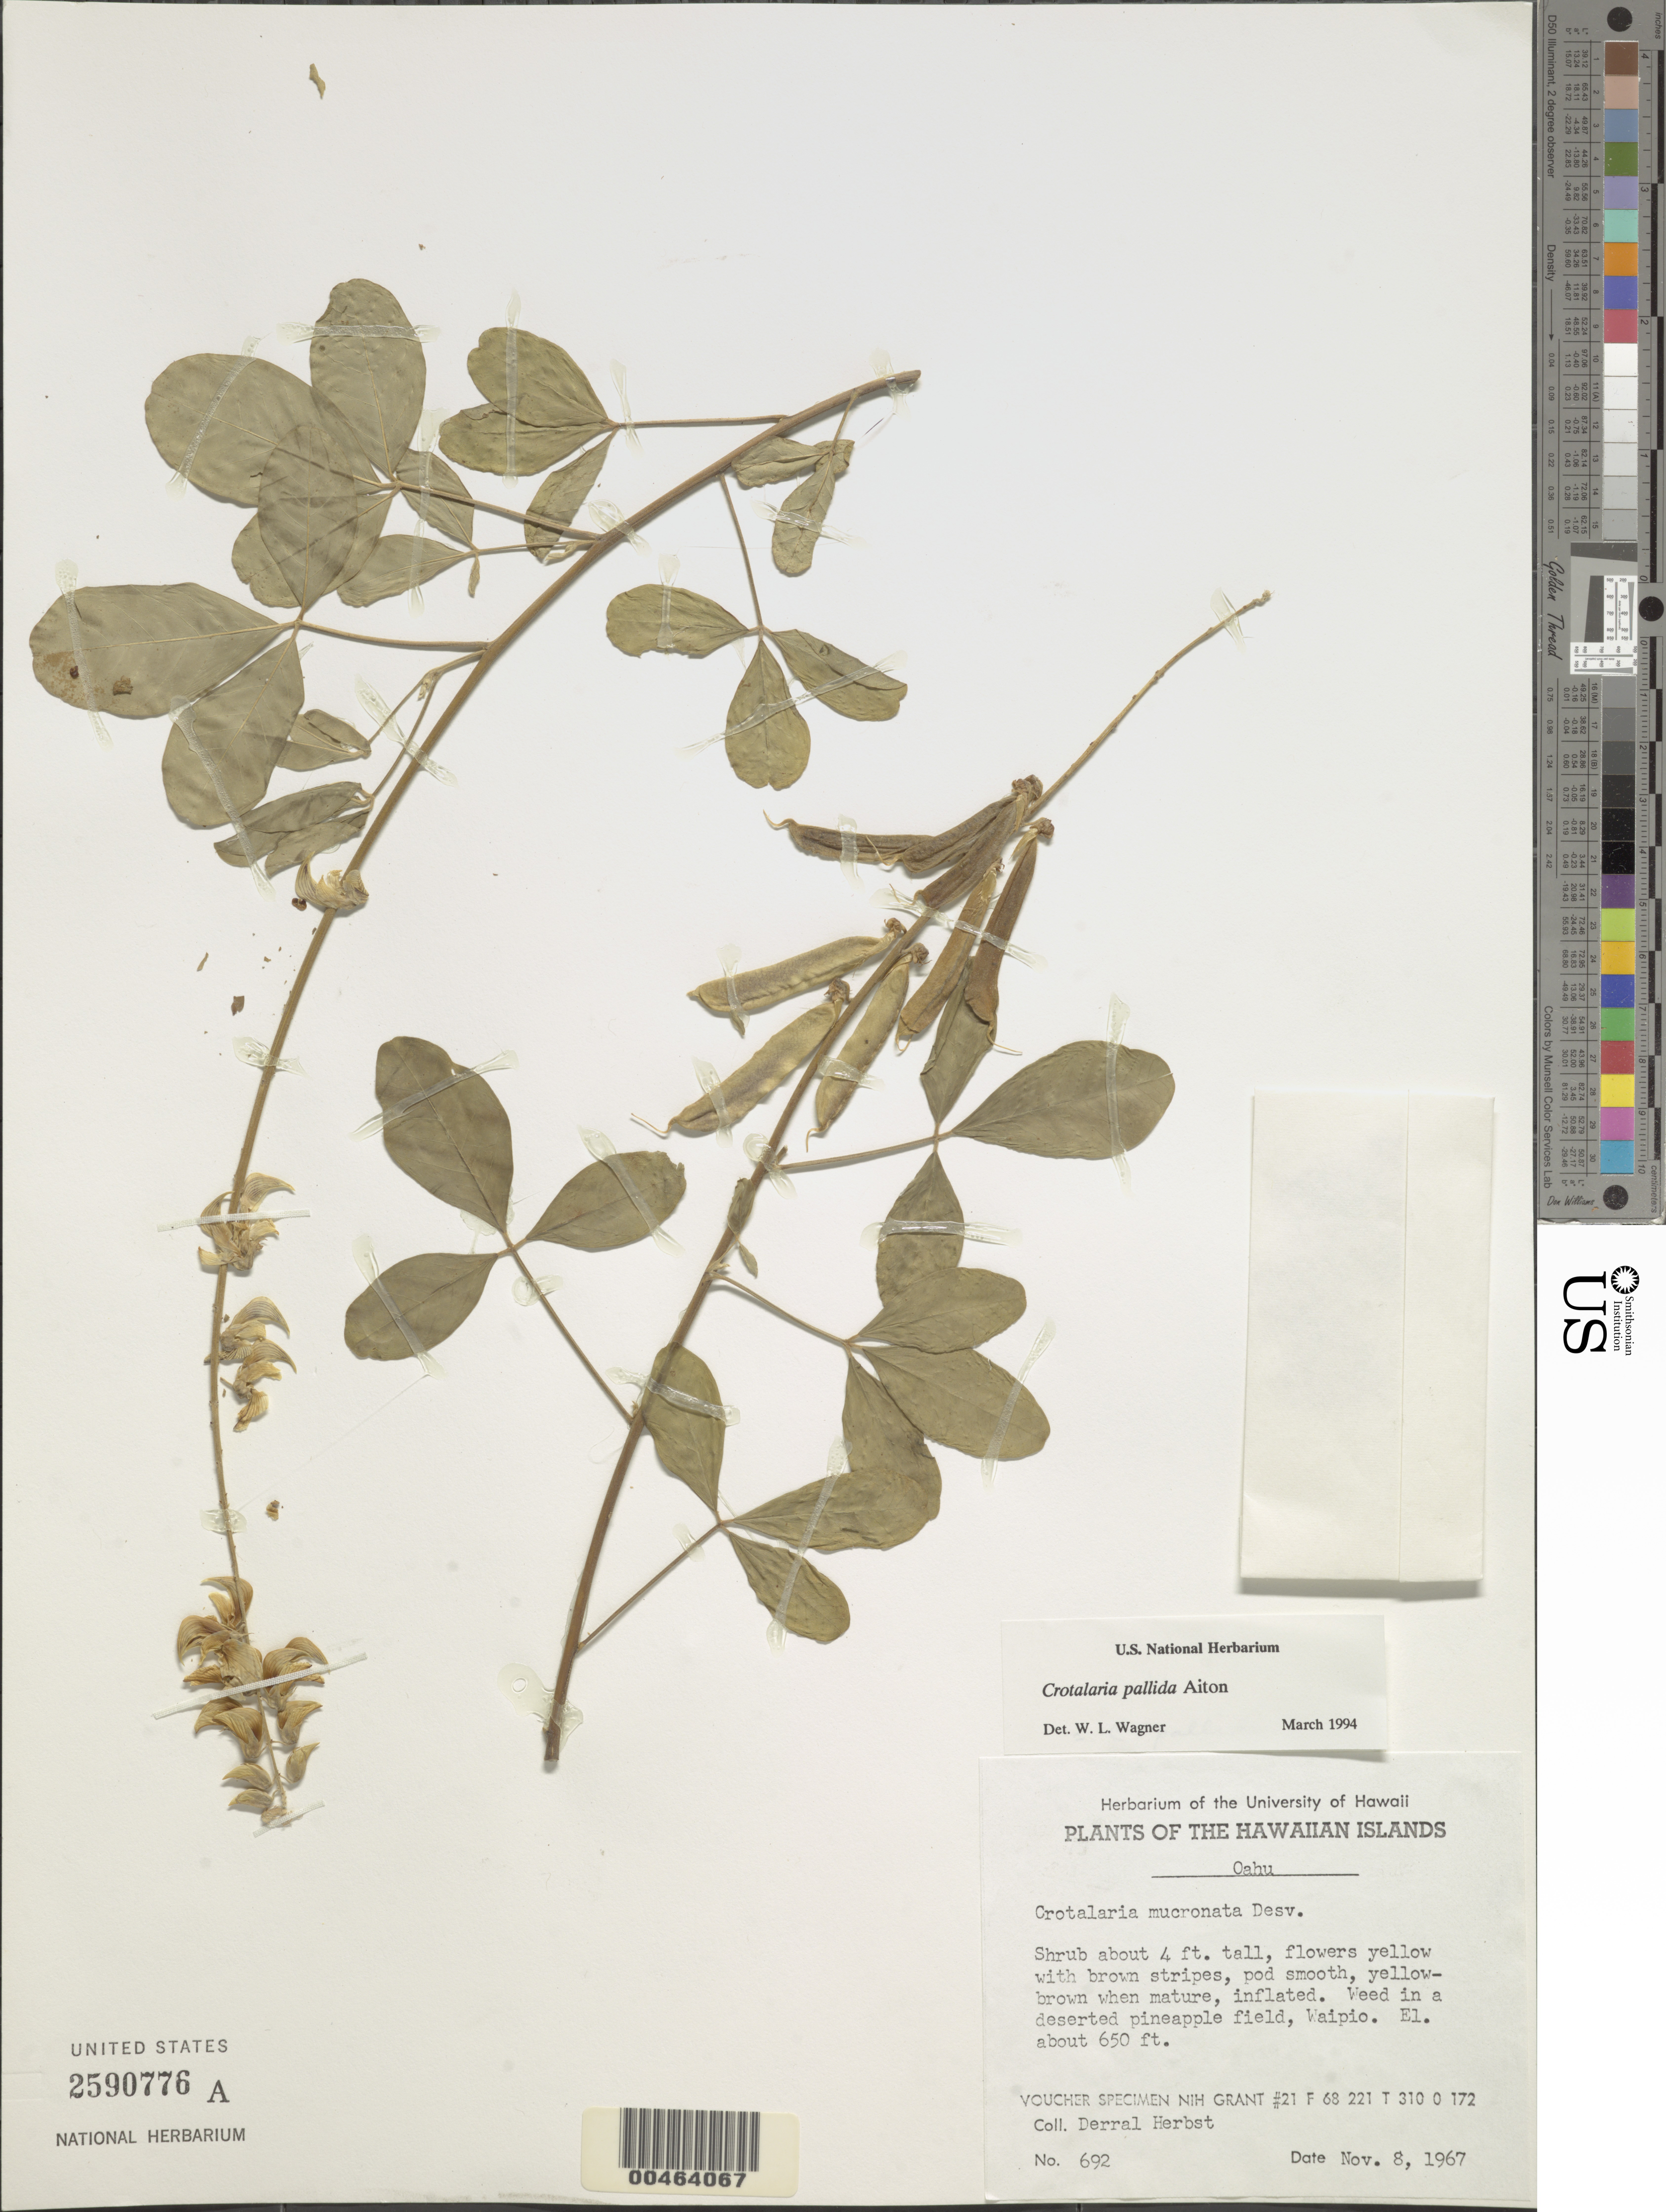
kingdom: Plantae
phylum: Tracheophyta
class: Magnoliopsida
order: Fabales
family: Fabaceae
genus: Crotalaria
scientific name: Crotalaria pallida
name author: Aiton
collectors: D. R. Herbst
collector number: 692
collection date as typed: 8 Nov 1967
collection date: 1967-11-08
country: United States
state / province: Hawaii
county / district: Honolulu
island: Oahu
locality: Waipio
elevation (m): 198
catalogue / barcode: US 2590776A